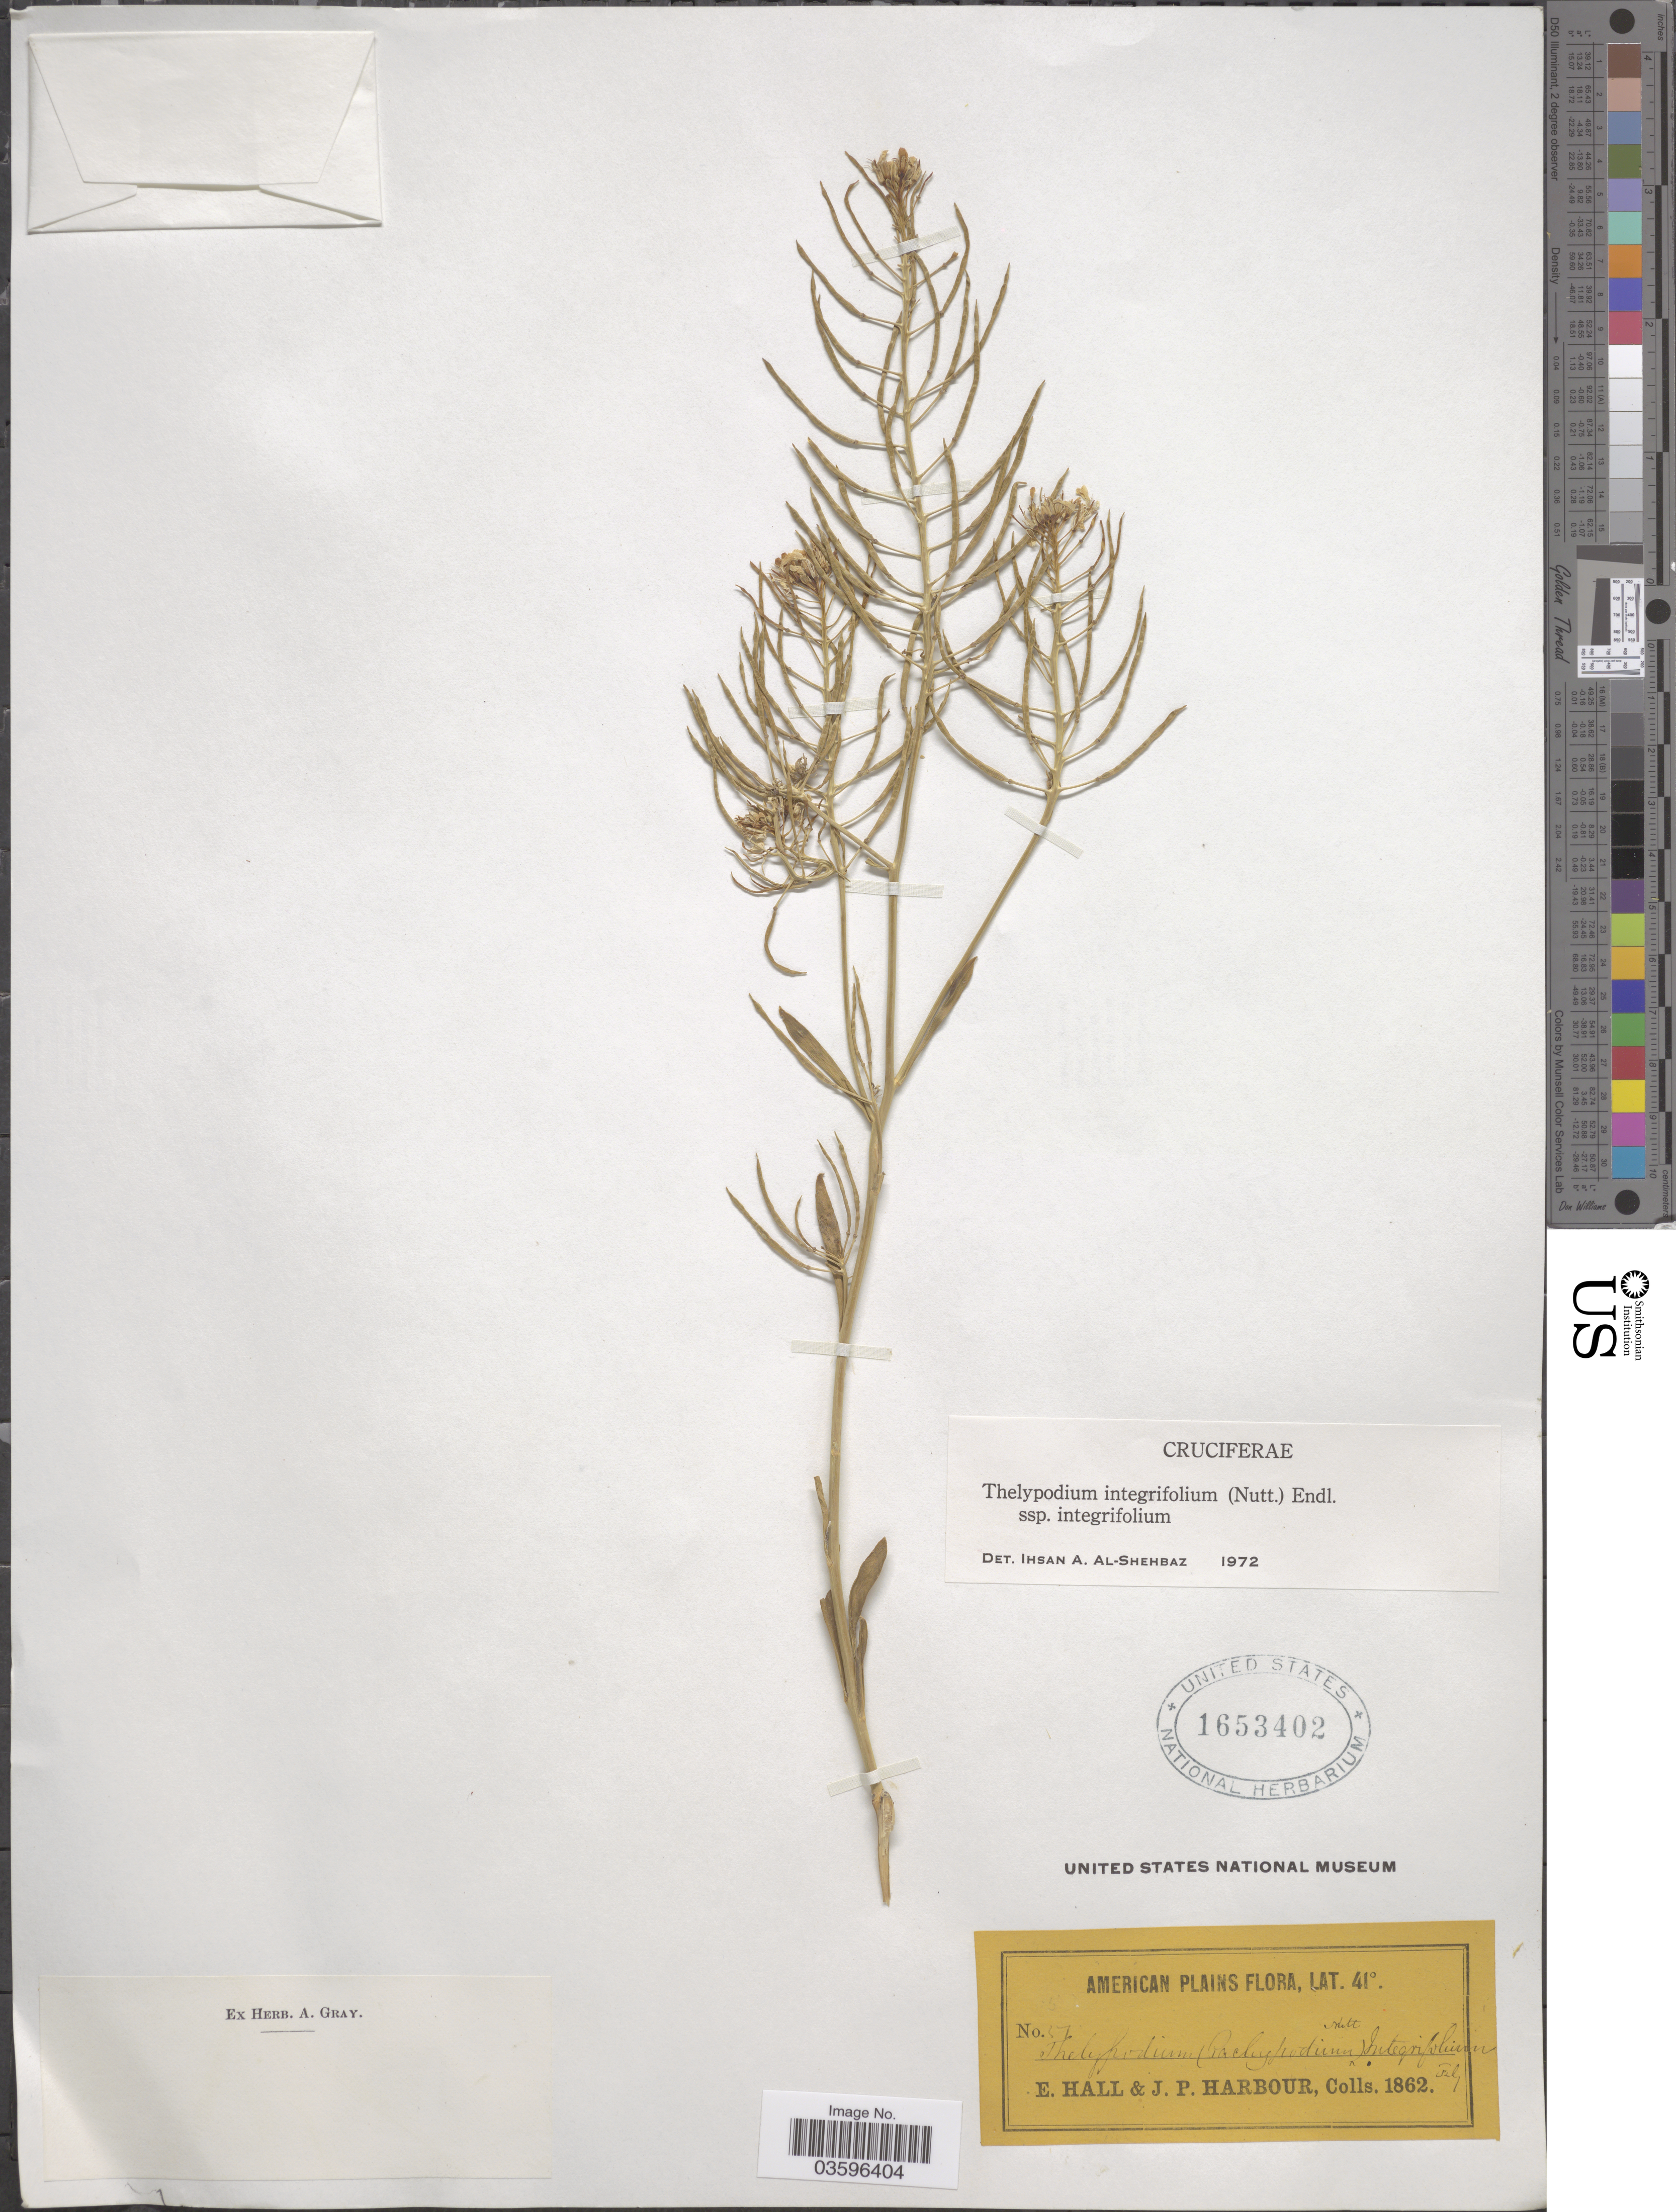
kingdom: Plantae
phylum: Tracheophyta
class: Magnoliopsida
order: Brassicales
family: Brassicaceae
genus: Thelypodium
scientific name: Thelypodium integrifolium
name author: (Nutt.) Endl.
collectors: E. Hall & J. Harbour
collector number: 57*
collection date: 1862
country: United States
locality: American Plains.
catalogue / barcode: US 1653402